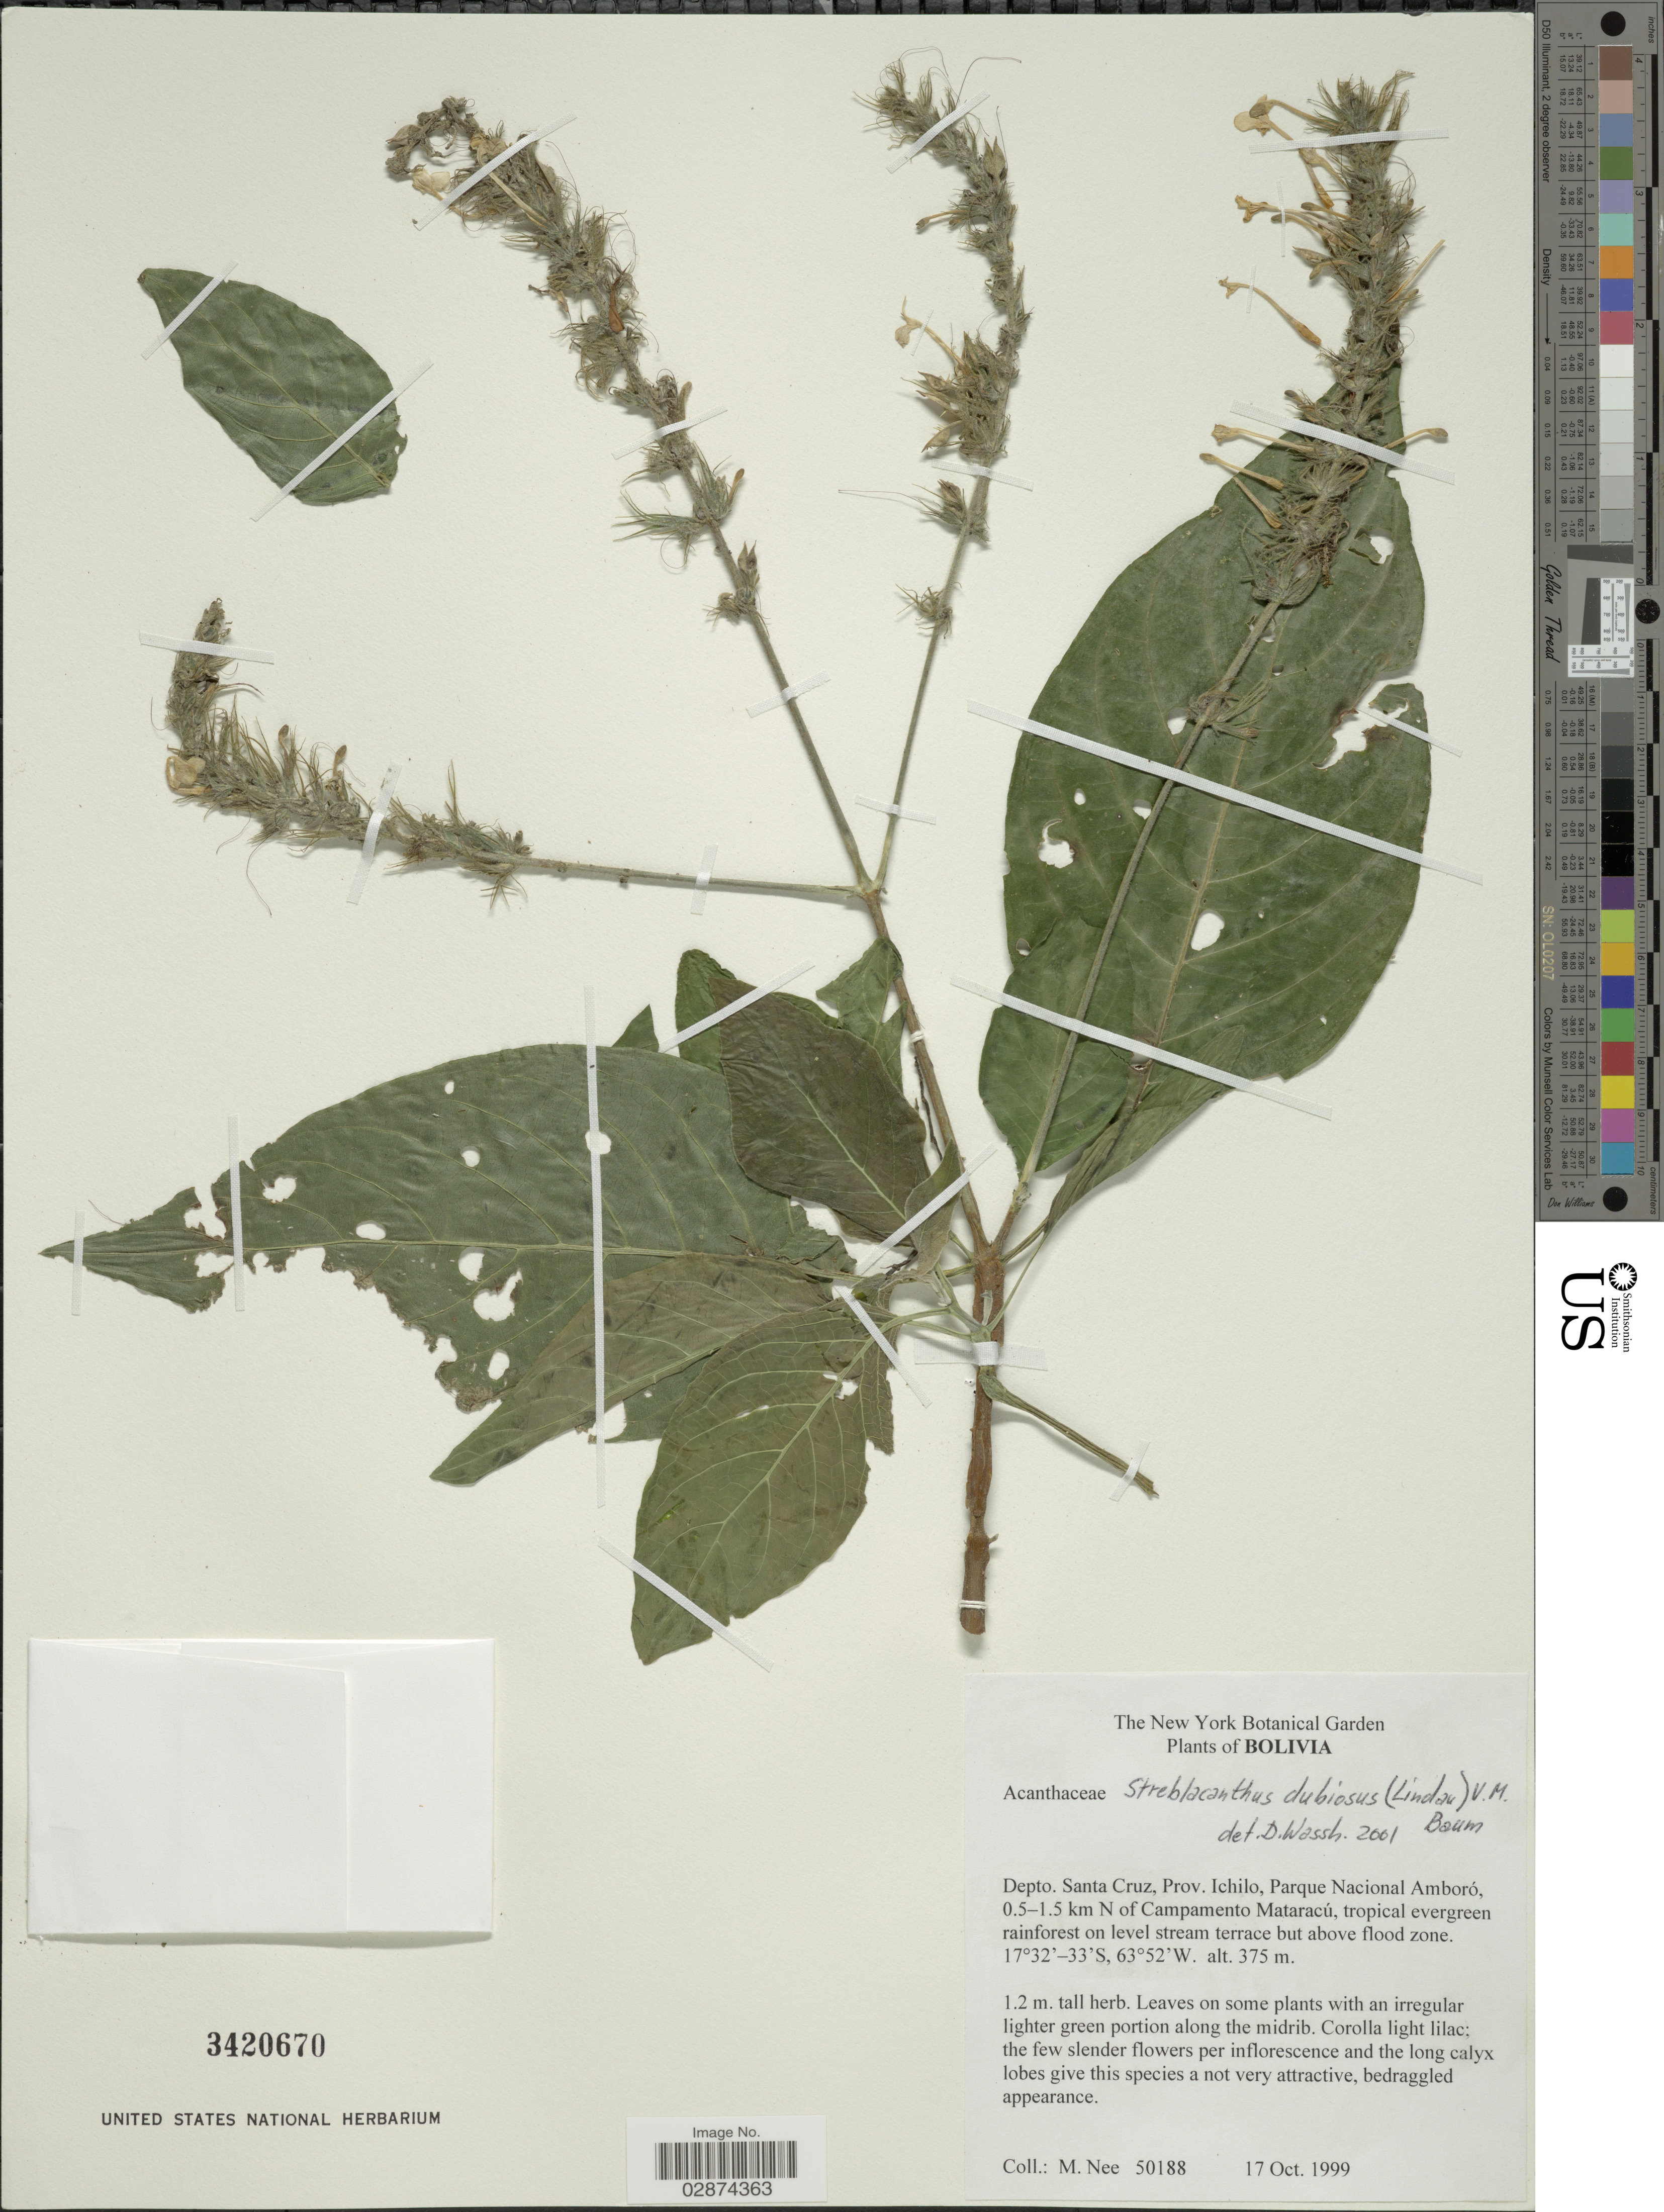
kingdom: Plantae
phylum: Tracheophyta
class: Magnoliopsida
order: Lamiales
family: Acanthaceae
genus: Streblacanthus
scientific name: Streblacanthus dubiosus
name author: (Lindau) V.M. Baum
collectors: M. Nee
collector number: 50188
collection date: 1999-10-17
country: Bolivia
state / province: Santa Cruz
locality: Depto. Santa Cruz, Prov. Ichilo, Parque Nacional Amboró, 0.5-1.5 km N of Campamento Mataracú.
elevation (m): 375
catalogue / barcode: US 3420670